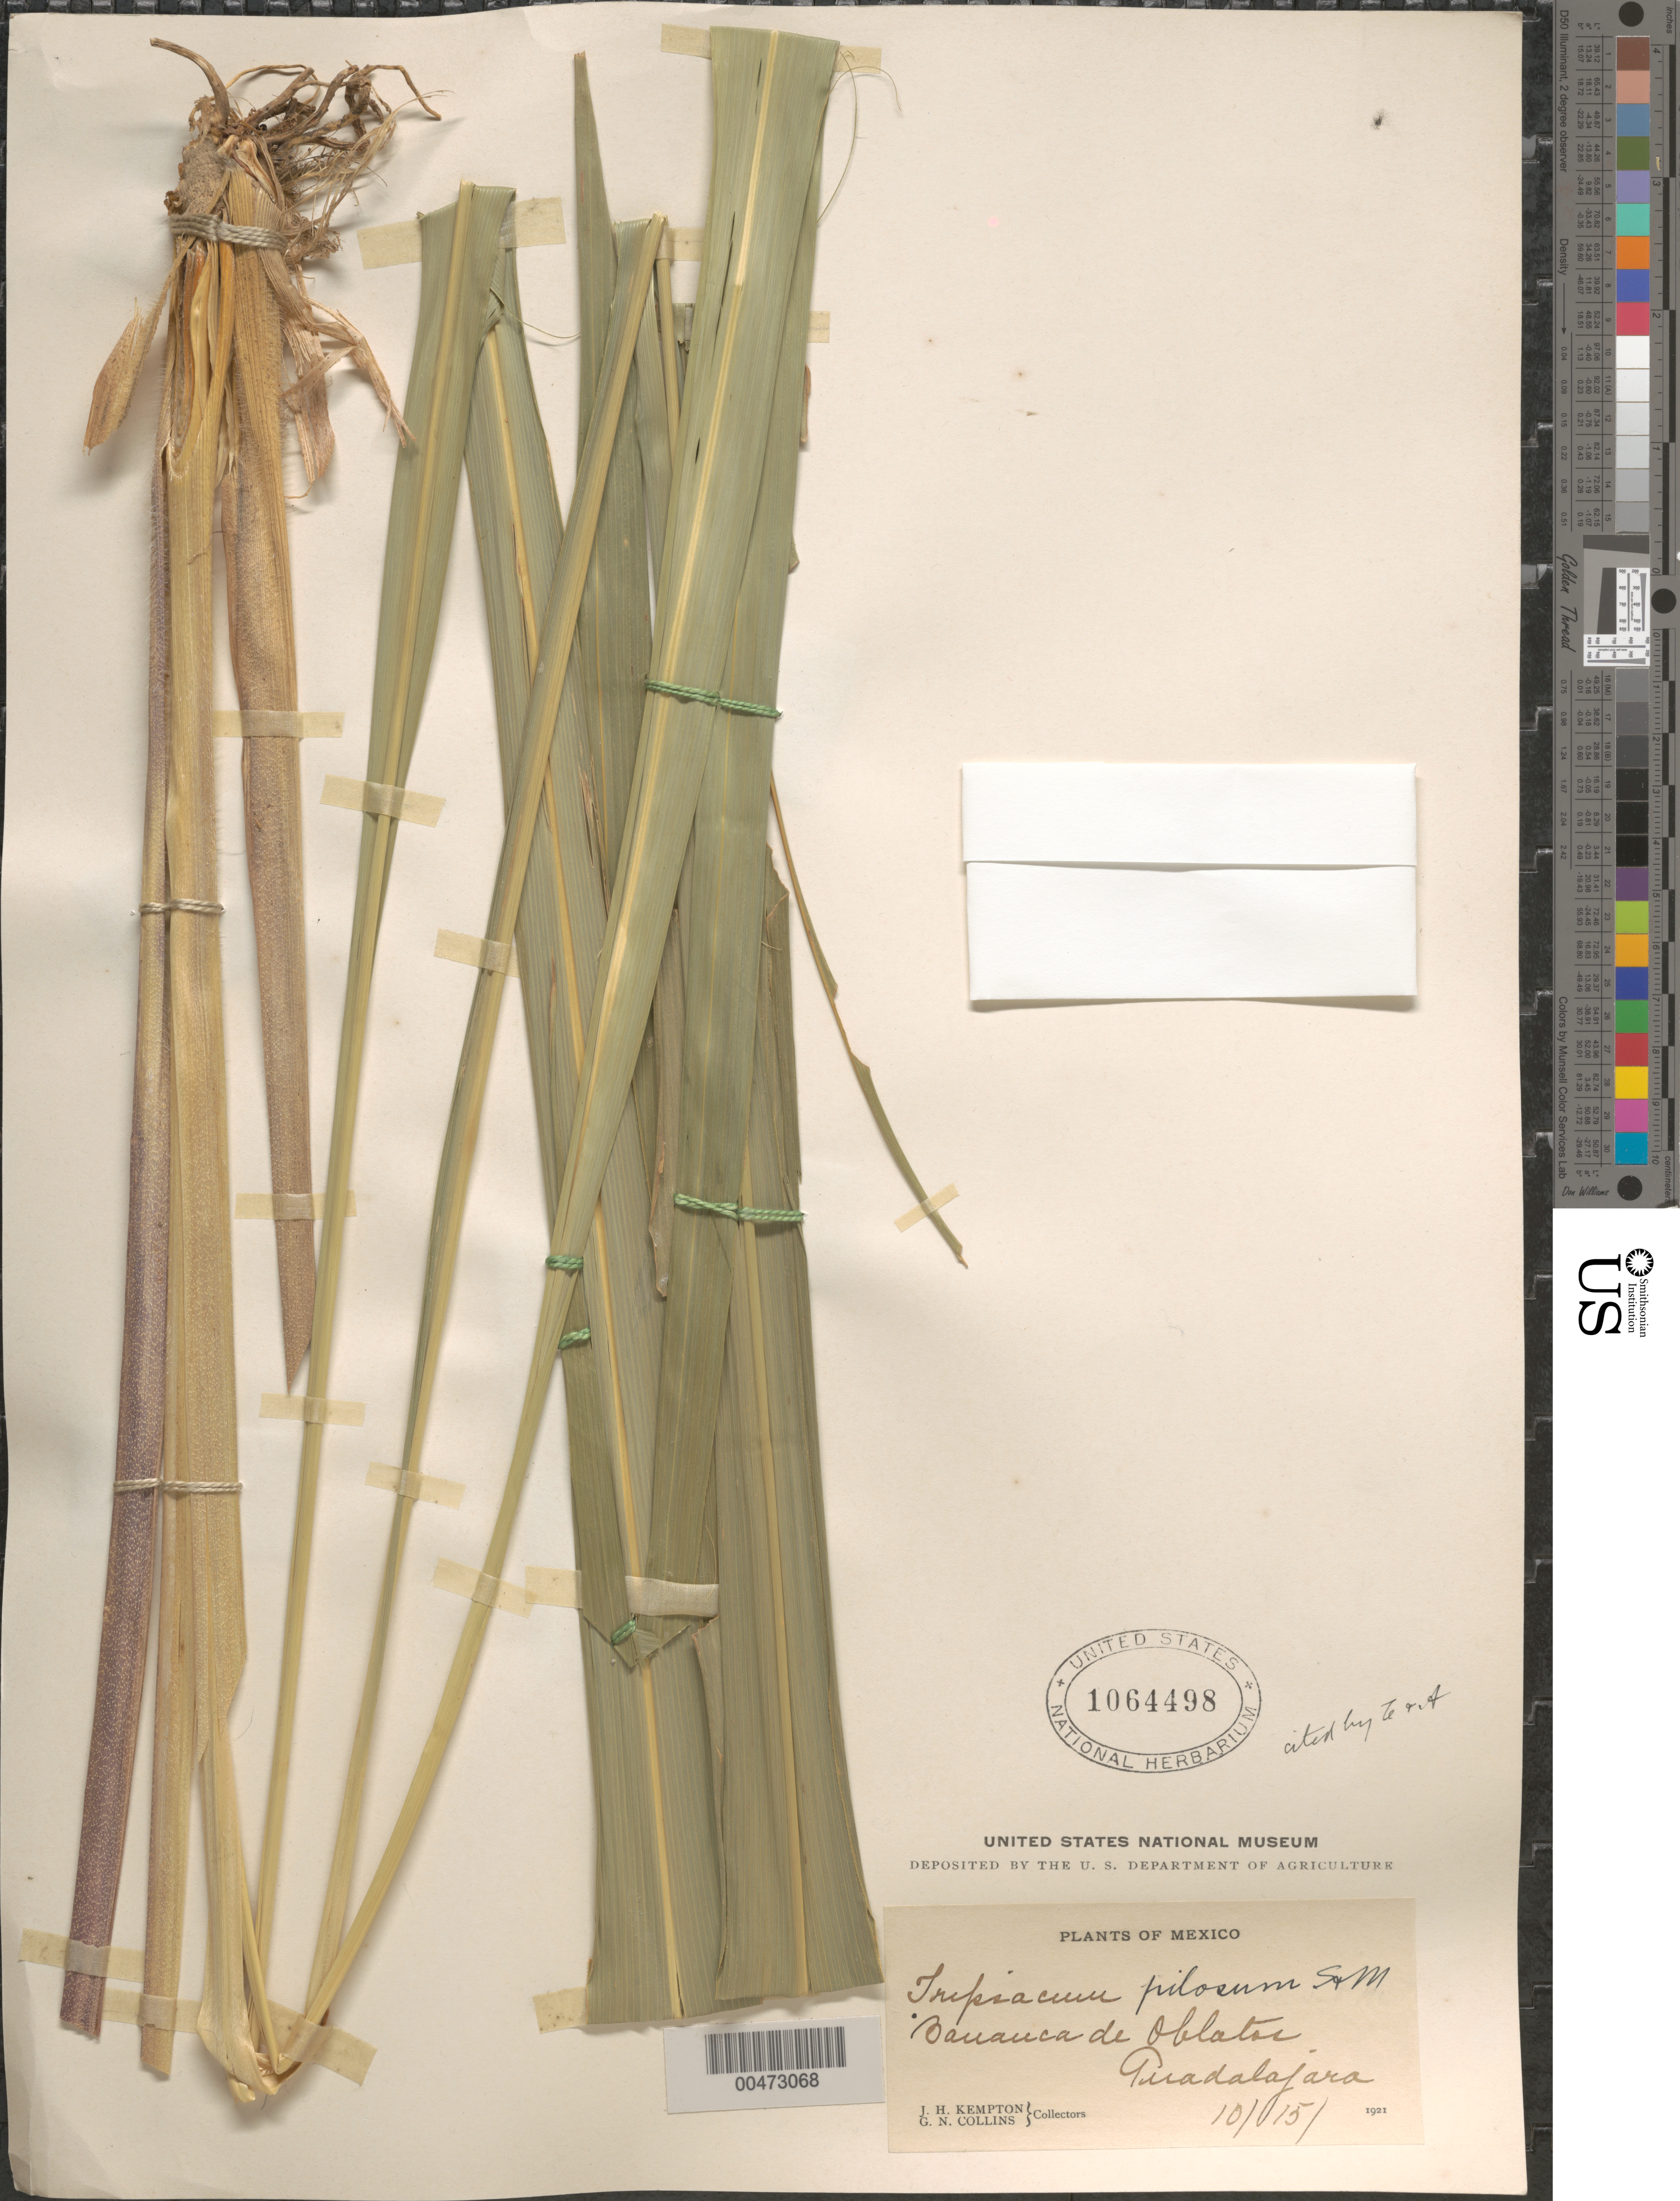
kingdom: Plantae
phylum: Tracheophyta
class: Liliopsida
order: Poales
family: Poaceae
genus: Tripsacum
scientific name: Tripsacum pilosum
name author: Scribn. & Merr.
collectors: J. H. Kempton & G. Collins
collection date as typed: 15 Oct 1921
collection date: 1921-10-15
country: Mexico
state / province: Jalisco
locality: Barranca de Oblatos, Guadalajara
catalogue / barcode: US 1064498